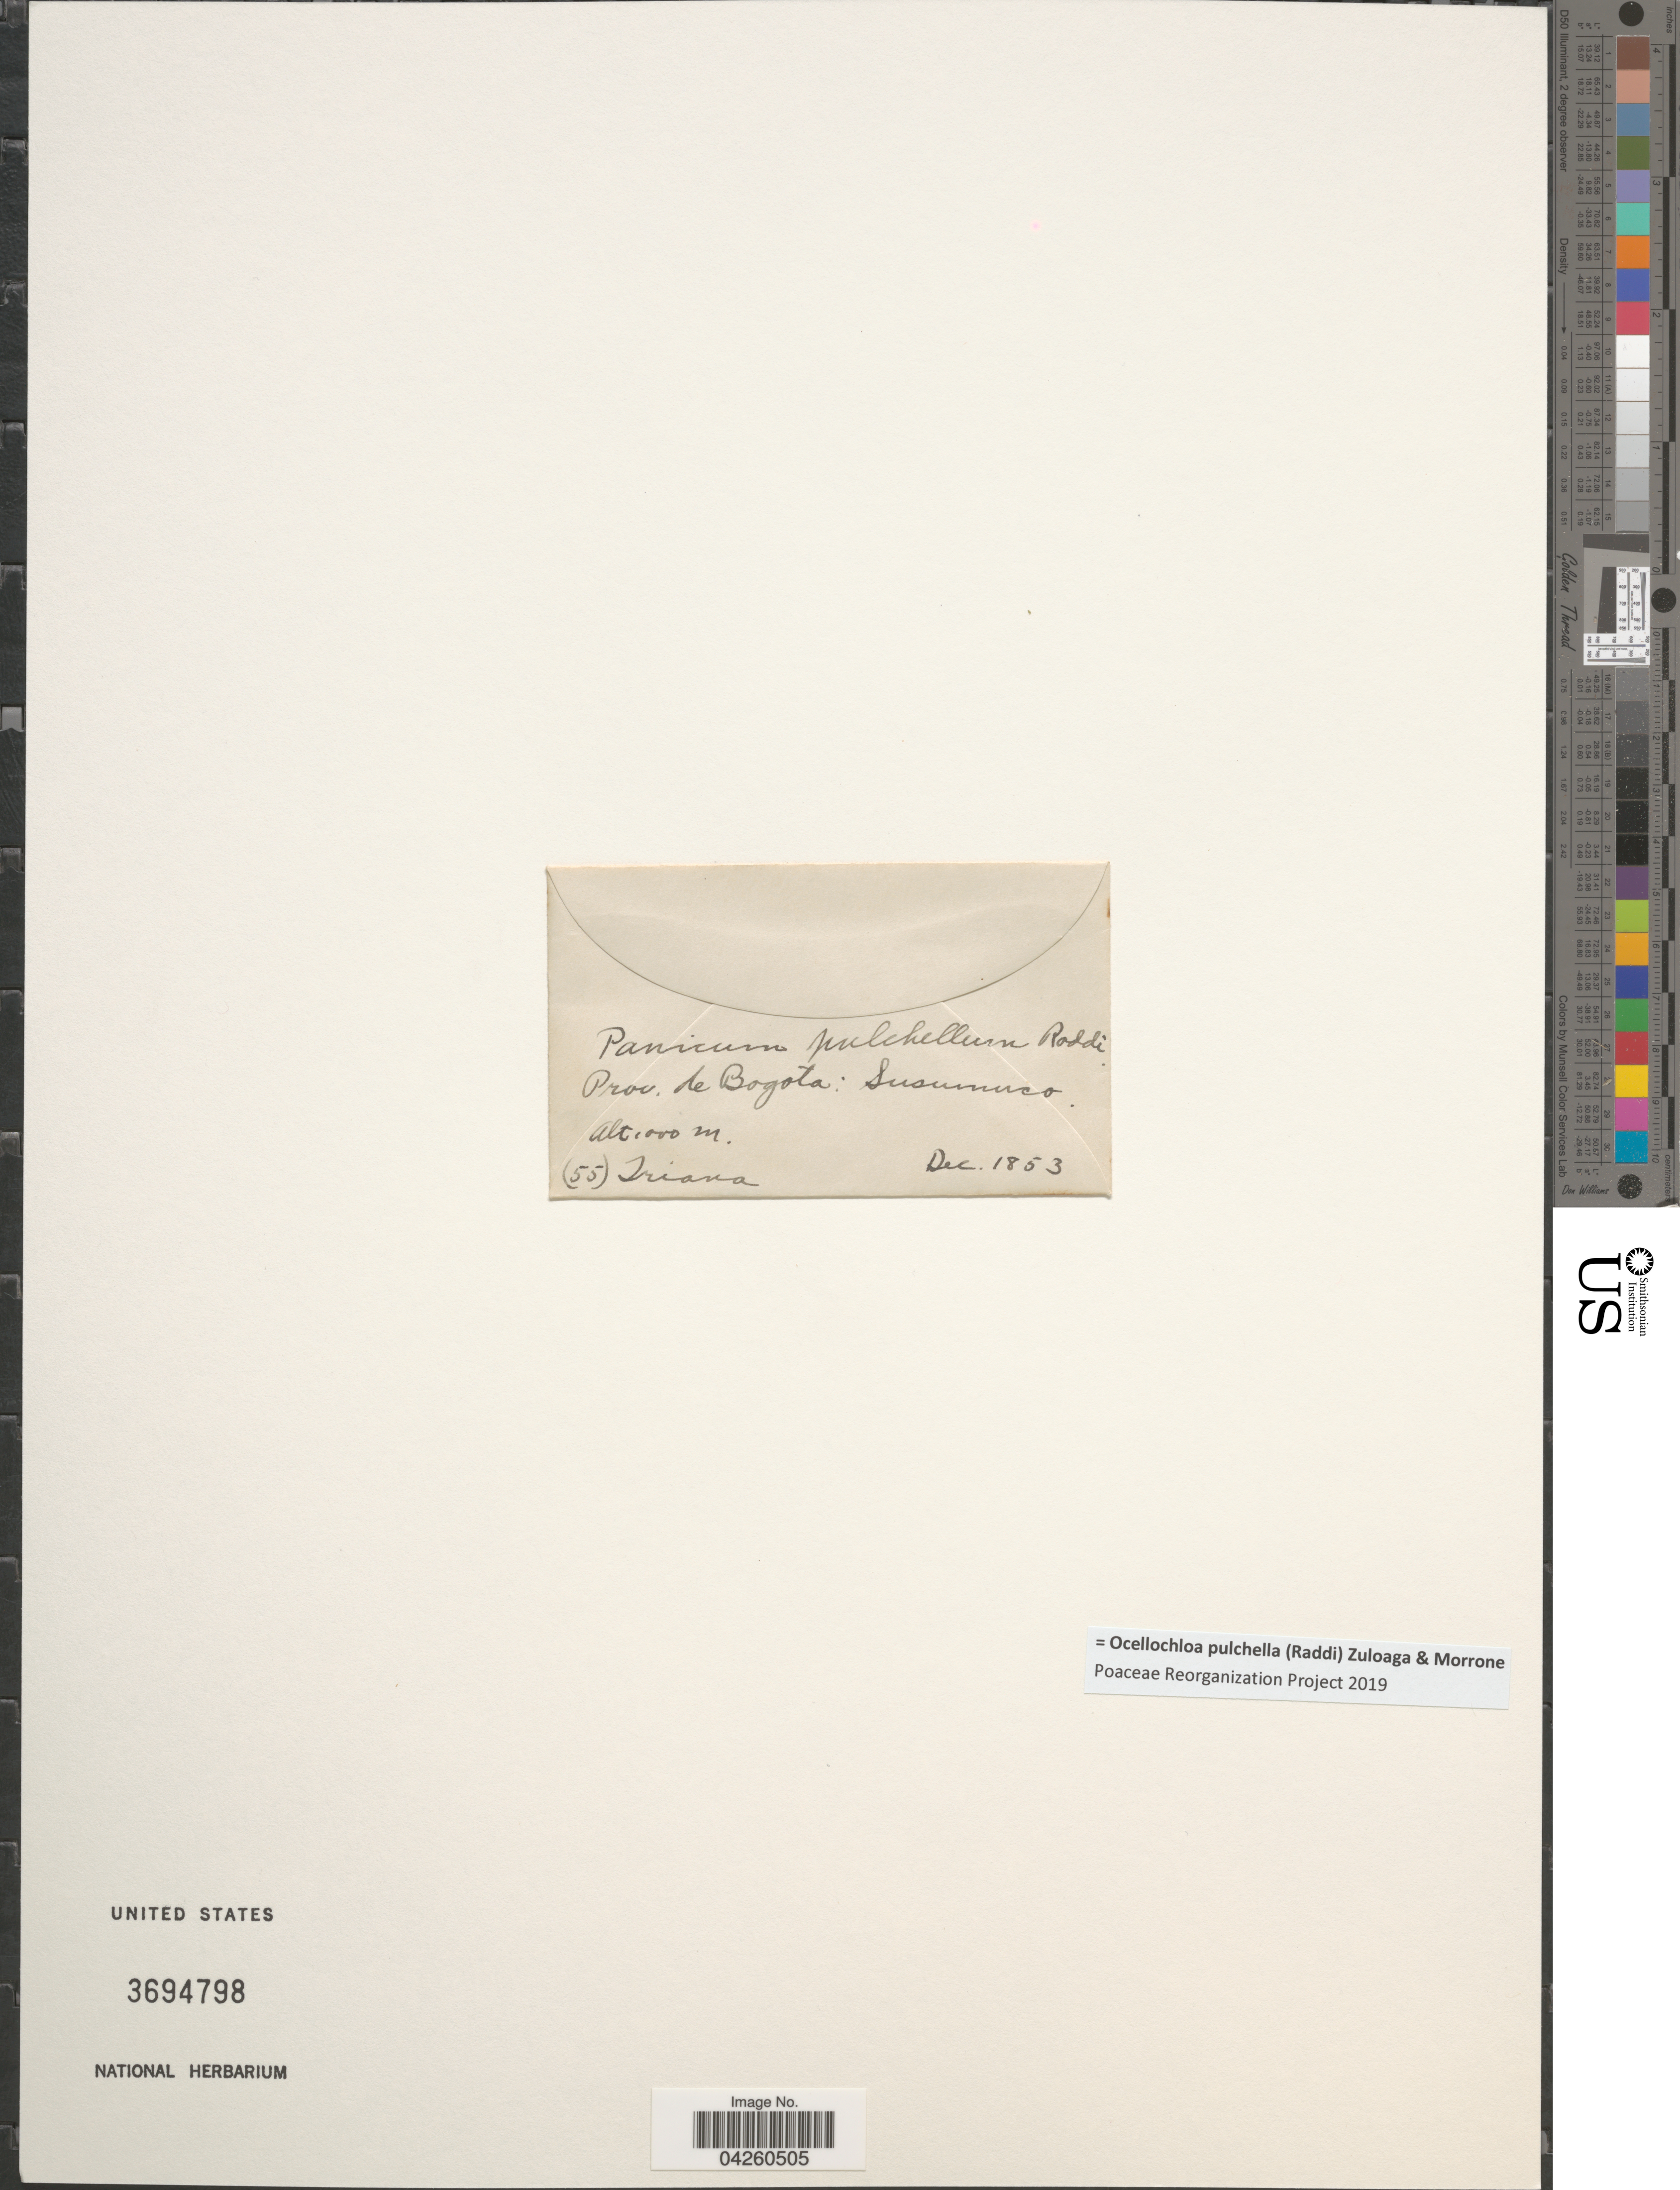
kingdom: Plantae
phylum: Tracheophyta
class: Liliopsida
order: Poales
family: Poaceae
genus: Ocellochloa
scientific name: Ocellochloa pulchella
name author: (Raddi) Zuloaga & Morrone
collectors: Triana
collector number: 55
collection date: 1853-12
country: Colombia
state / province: Bogota D.C.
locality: Prov. de Bogota: Susumuco.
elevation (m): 1000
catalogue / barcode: US 3694798